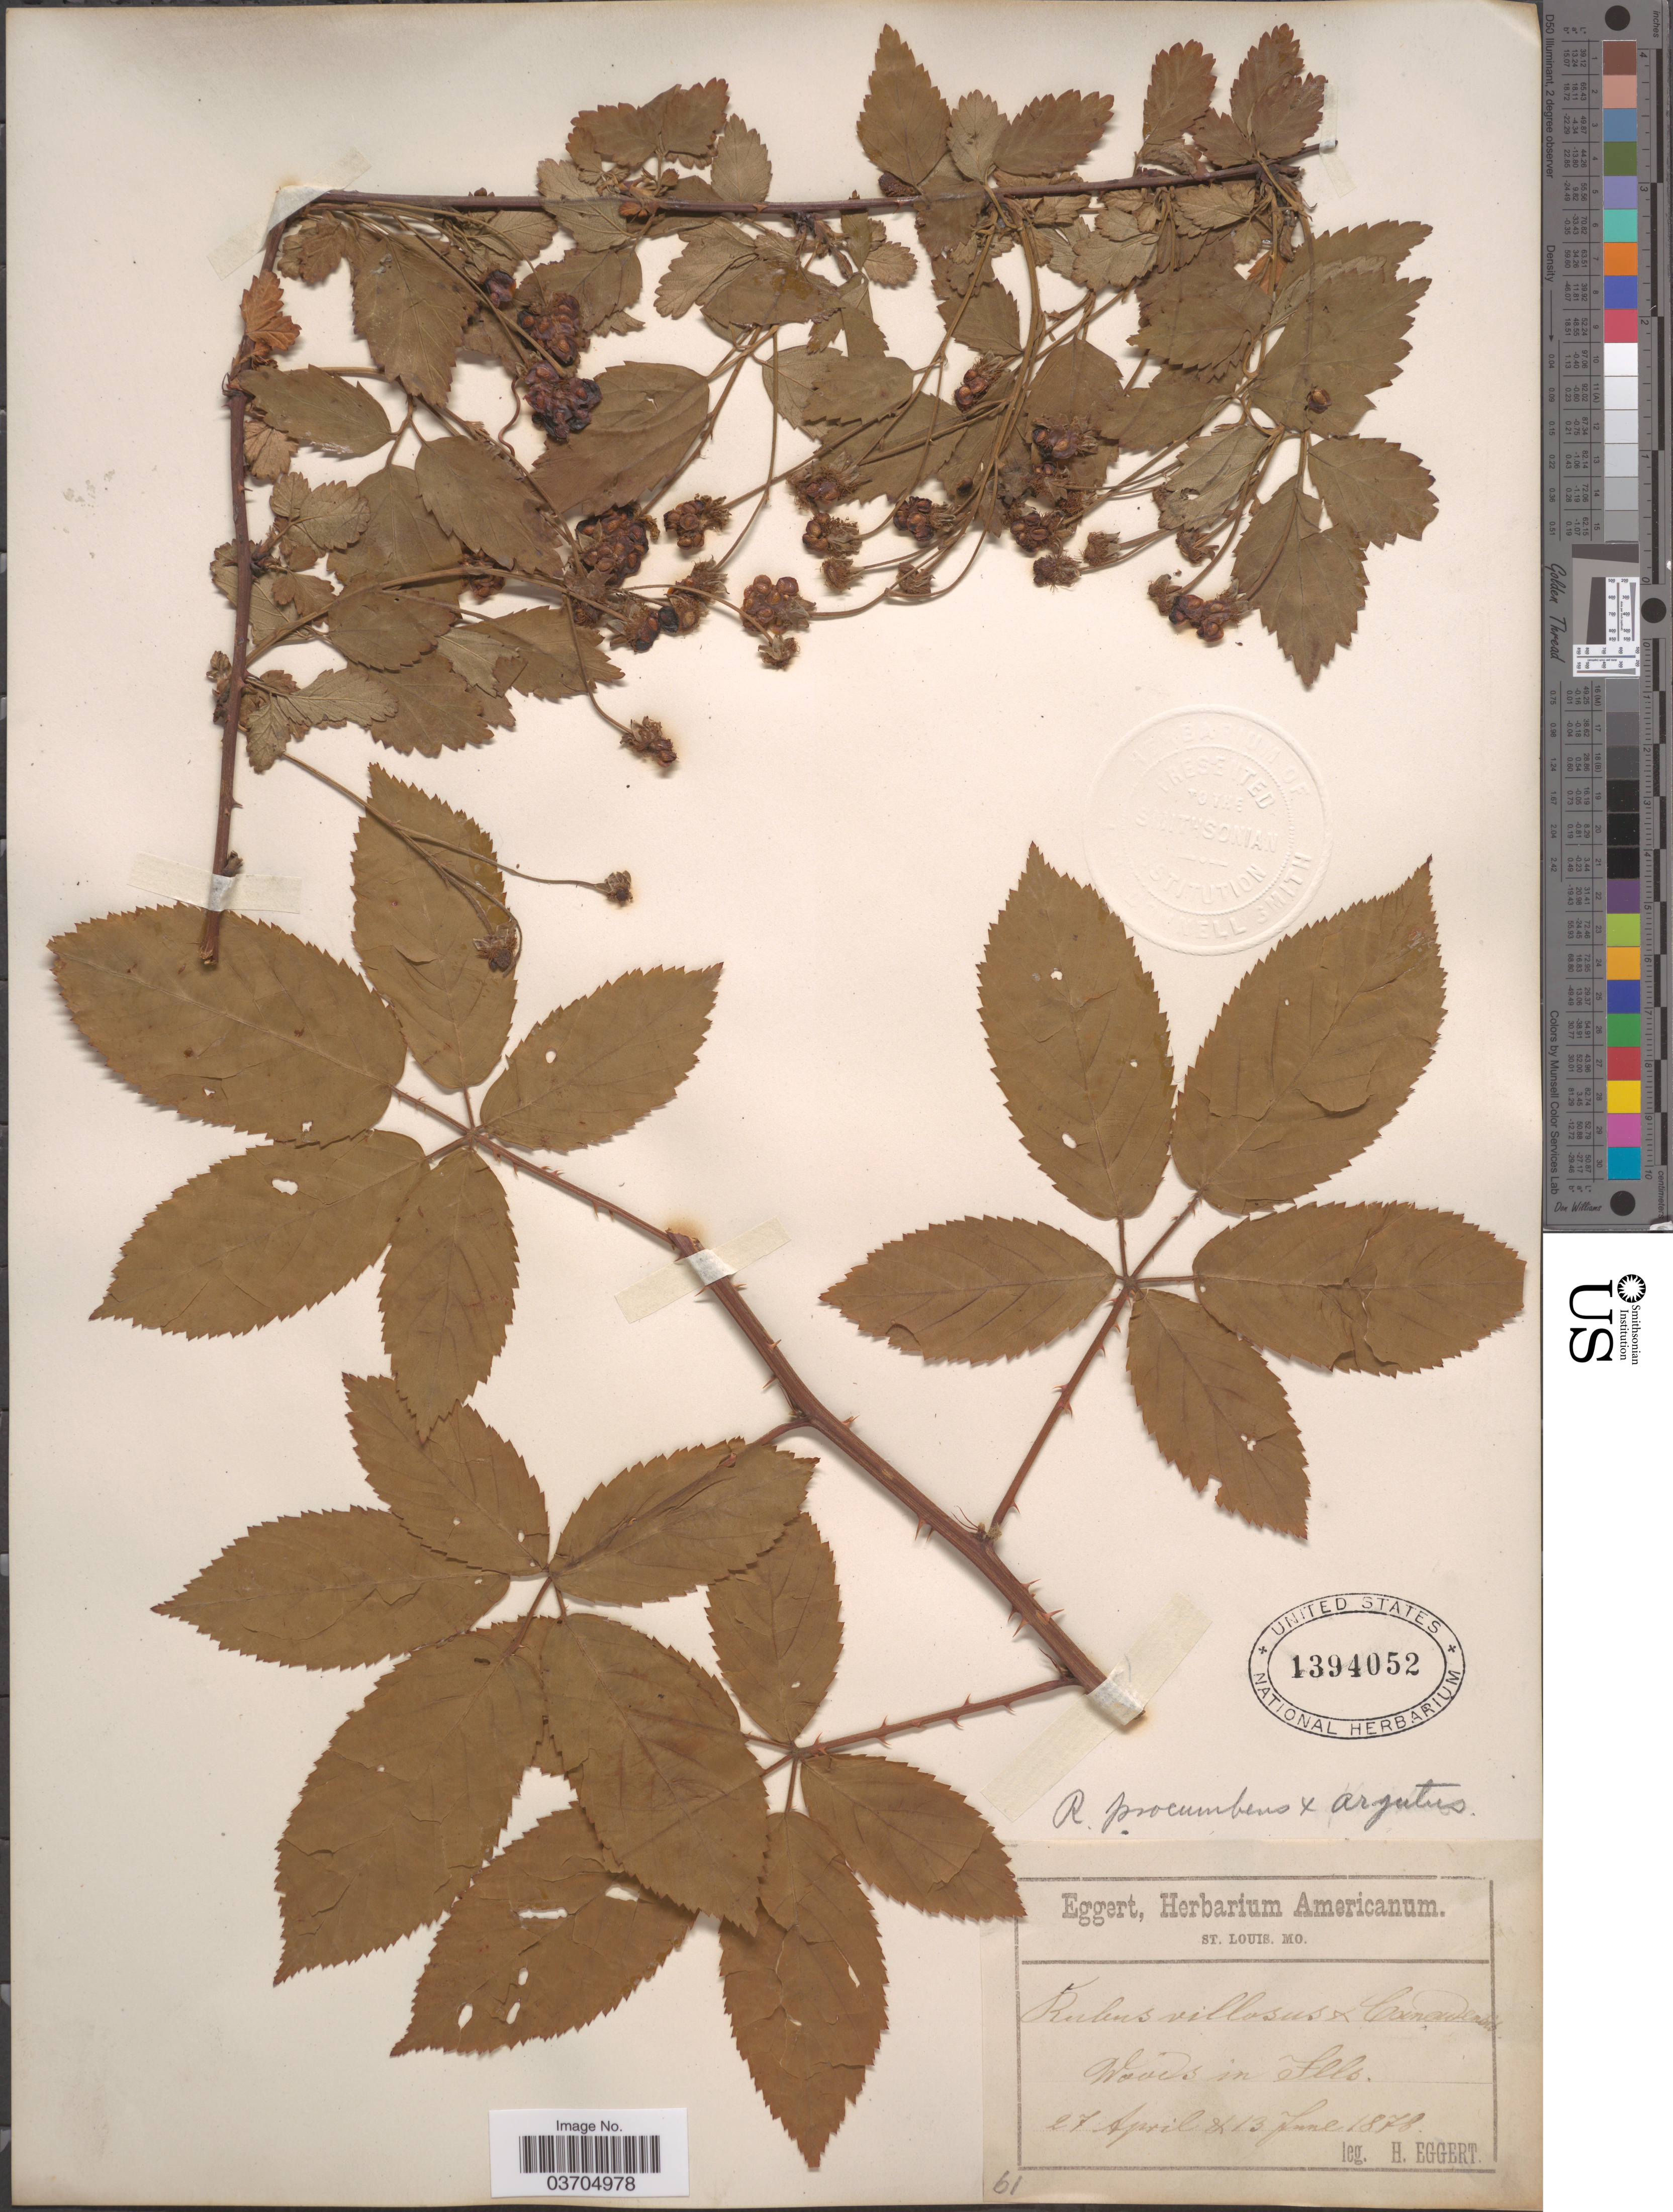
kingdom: Plantae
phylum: Tracheophyta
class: Magnoliopsida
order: Rosales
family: Rosaceae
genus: Rubus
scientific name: Rubus procumbens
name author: Muhl.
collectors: H. Eggert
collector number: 61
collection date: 1878-04-27/1878-06-13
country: United States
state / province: Illinois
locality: Woods in Ills.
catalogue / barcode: US 1394052